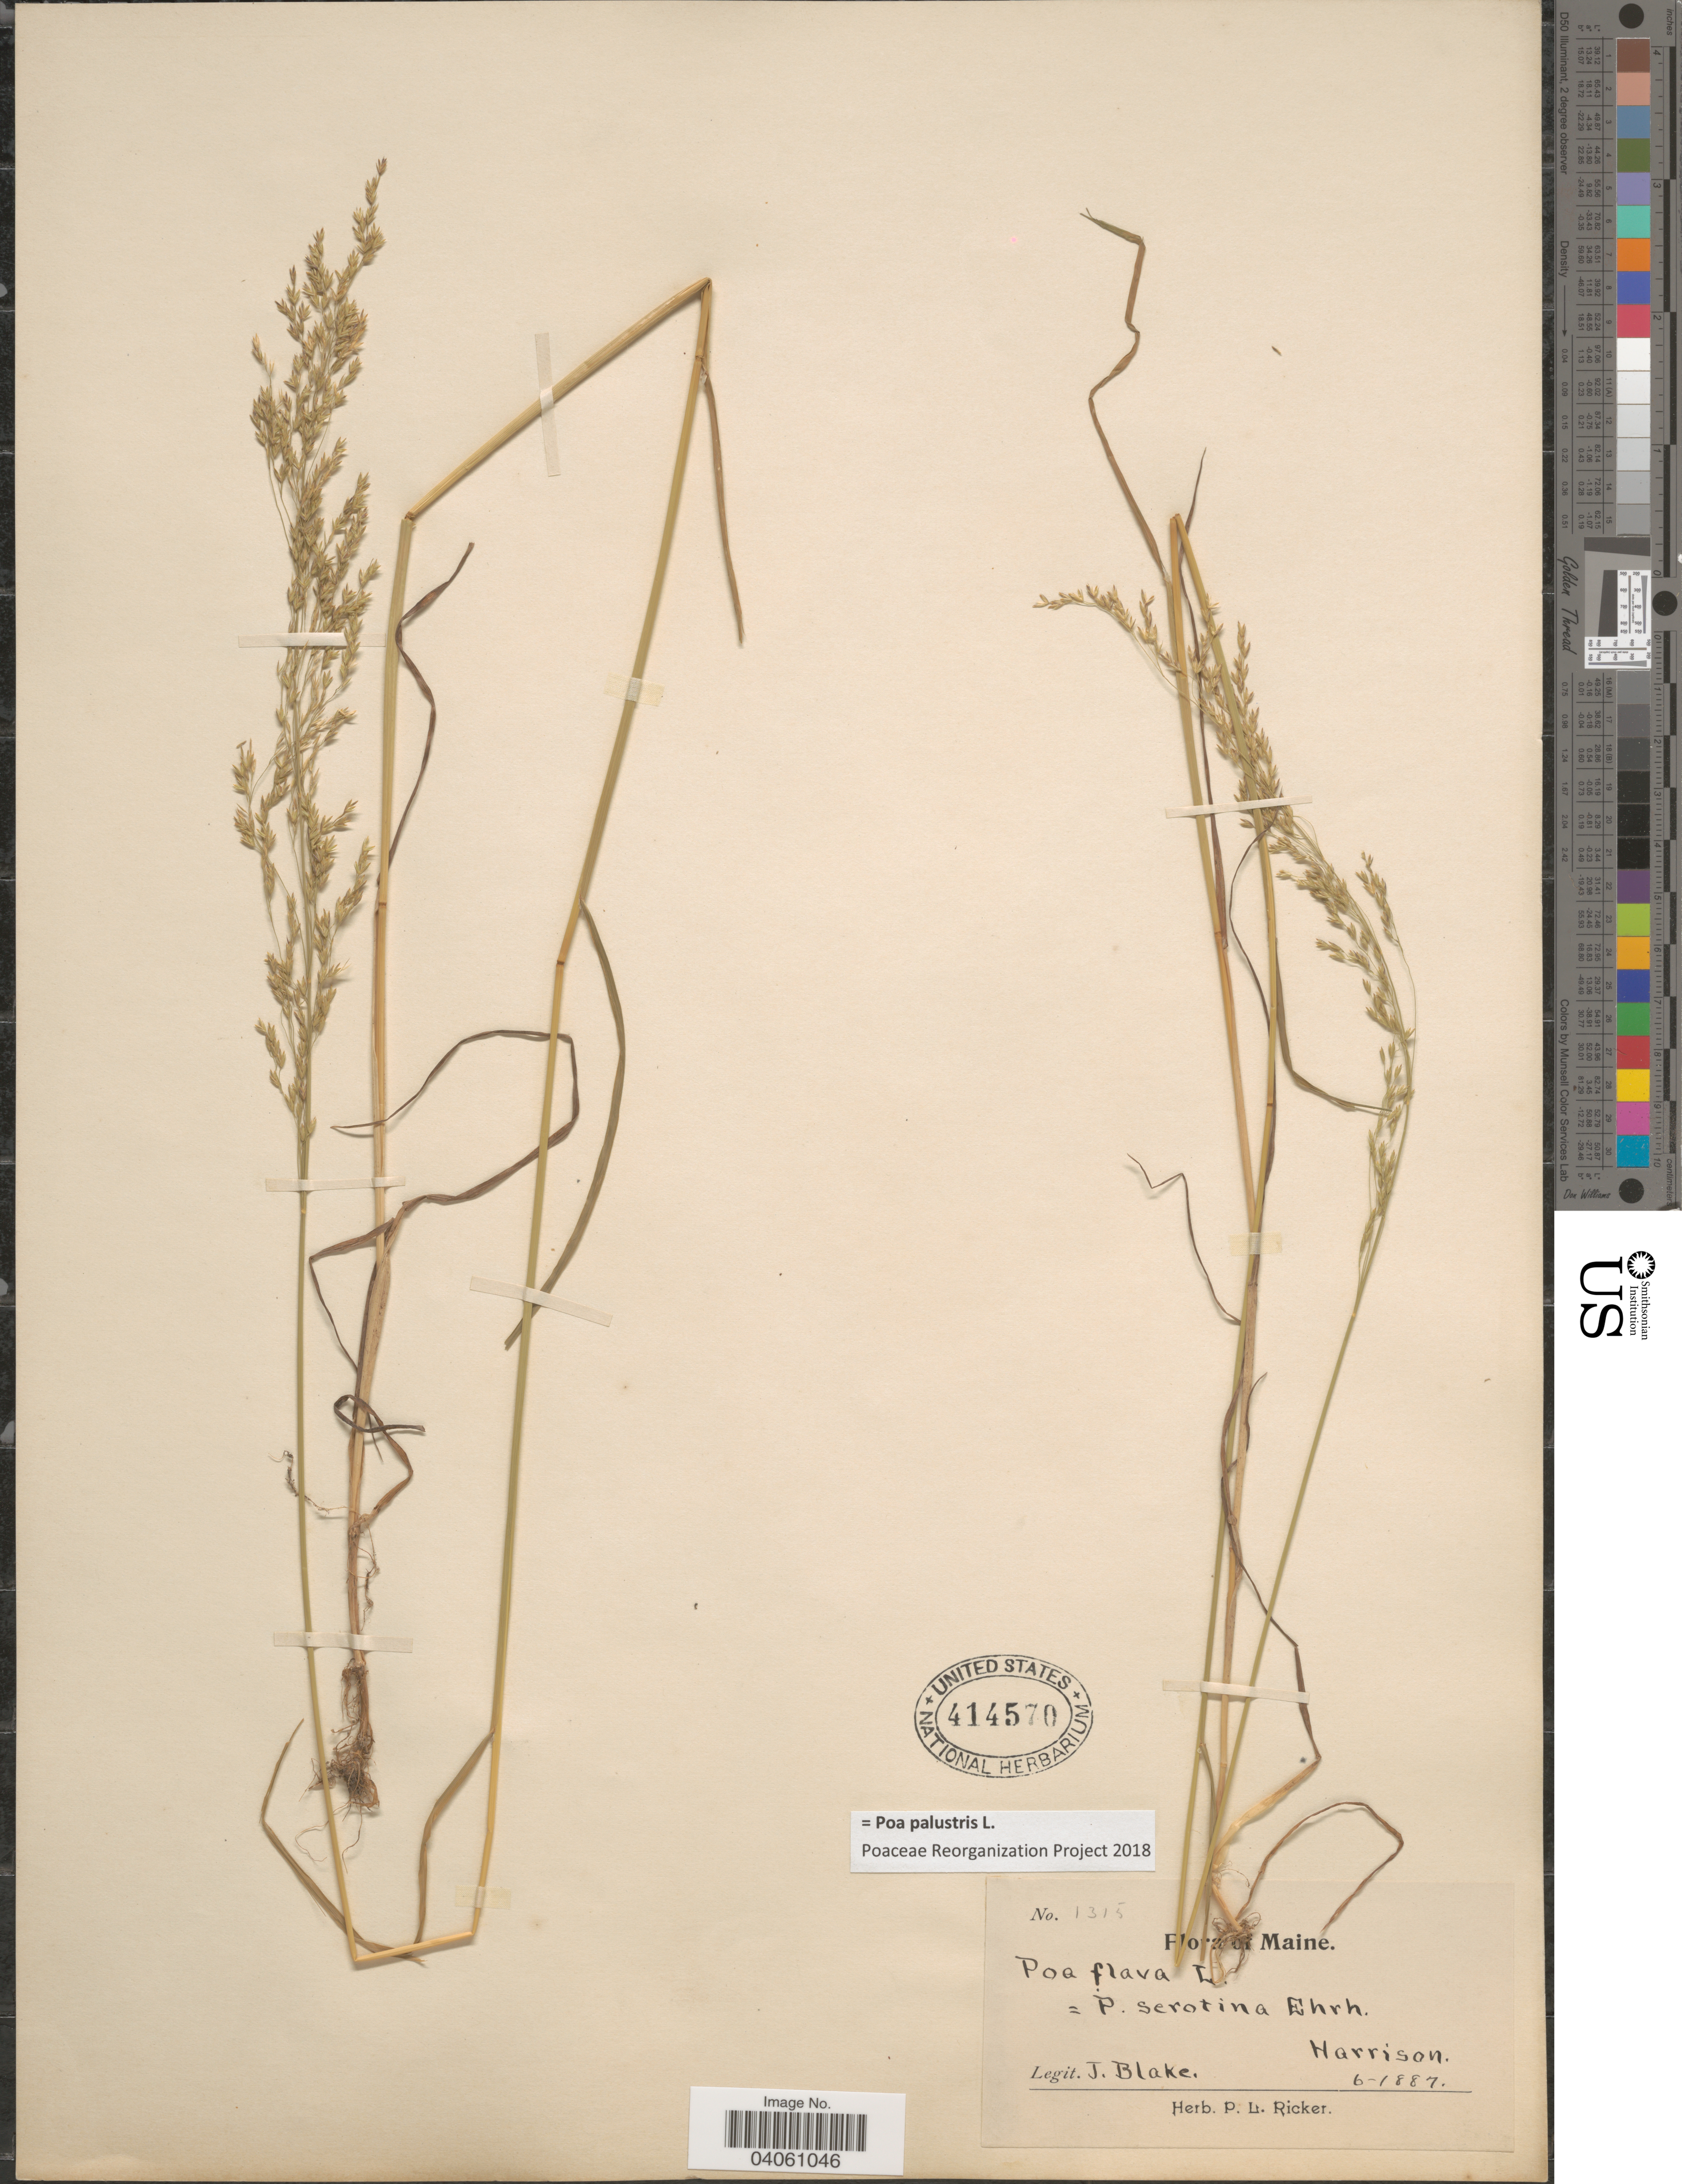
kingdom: Plantae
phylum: Tracheophyta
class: Liliopsida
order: Poales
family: Poaceae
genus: Poa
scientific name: Poa palustris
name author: L.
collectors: J. Blake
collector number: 1315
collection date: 1887-06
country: United States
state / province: Maine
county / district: Cumberland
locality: Harrison.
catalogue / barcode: US 414570